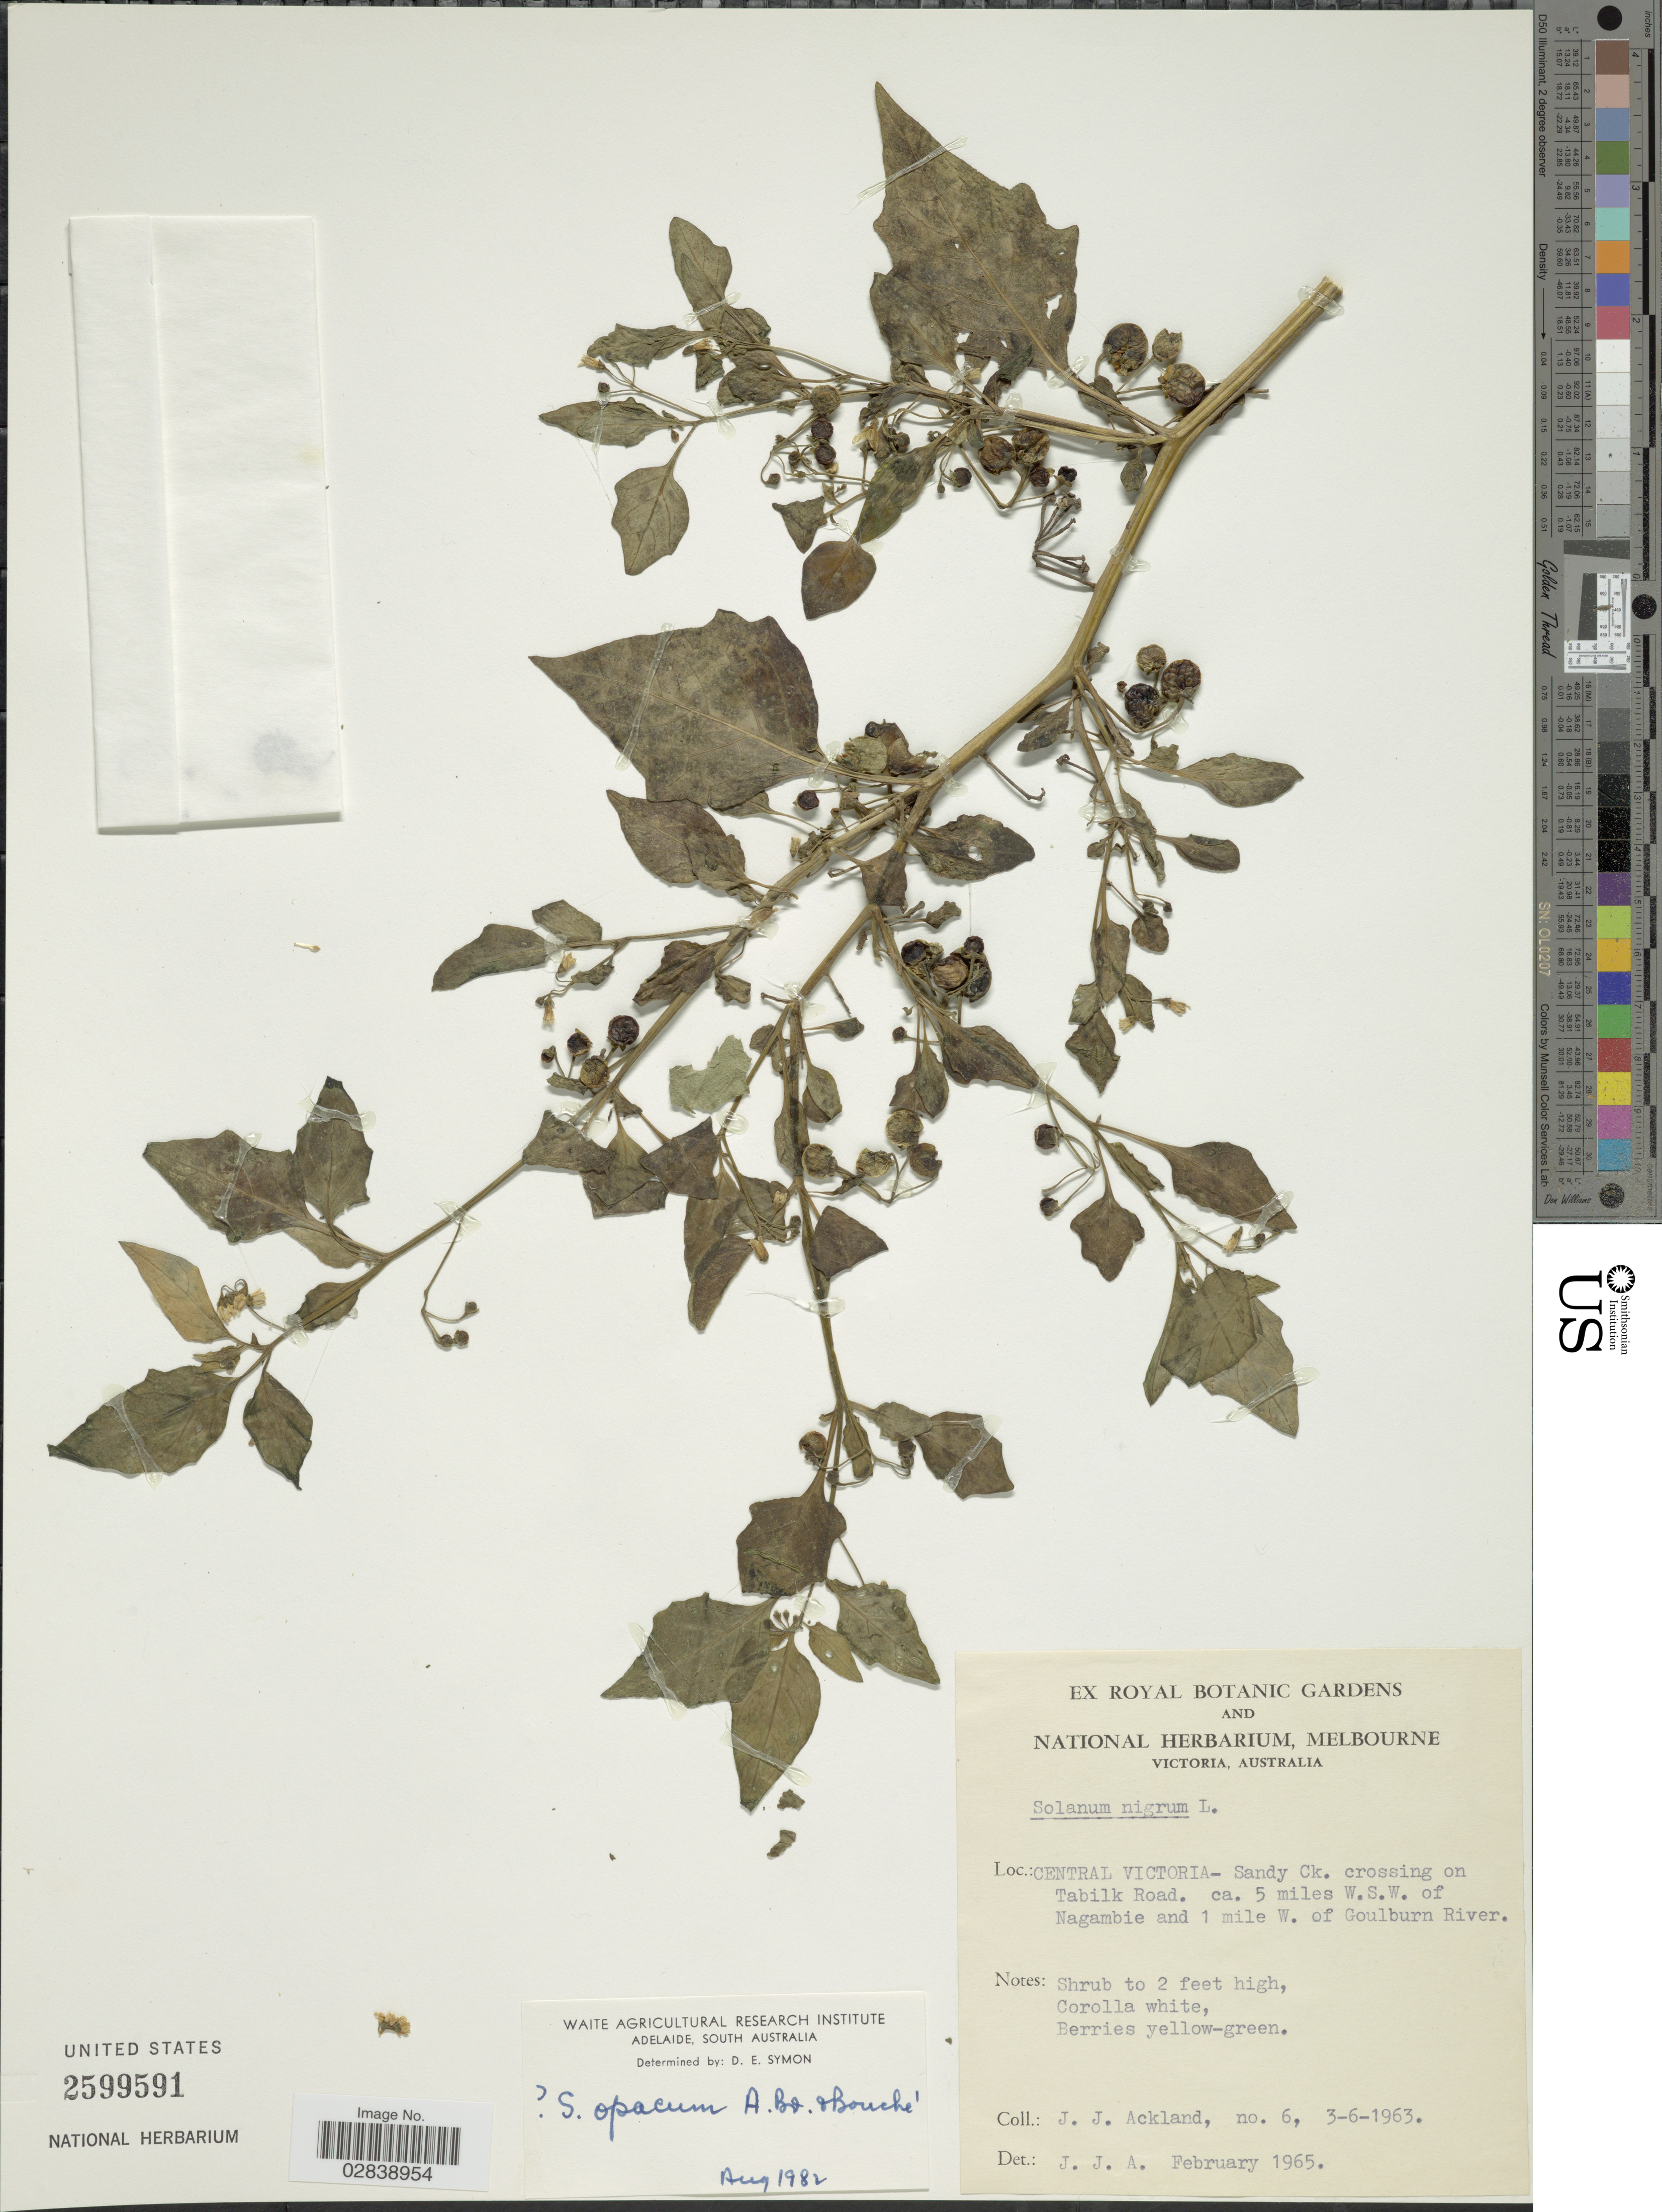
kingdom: Plantae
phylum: Tracheophyta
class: Magnoliopsida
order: Solanales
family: Solanaceae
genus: Solanum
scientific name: Solanum opacum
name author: A. Braun & C.D. Bouché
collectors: J. J. Ackland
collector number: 6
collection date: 1963-06-03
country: Australia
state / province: Victoria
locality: Central Victoria- Sandy Ck. crossing on Tabilk Road. ca. 5 miles W.S.W. of Nagambie and 1 mile W. of Goulburn River.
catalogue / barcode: US 2599591